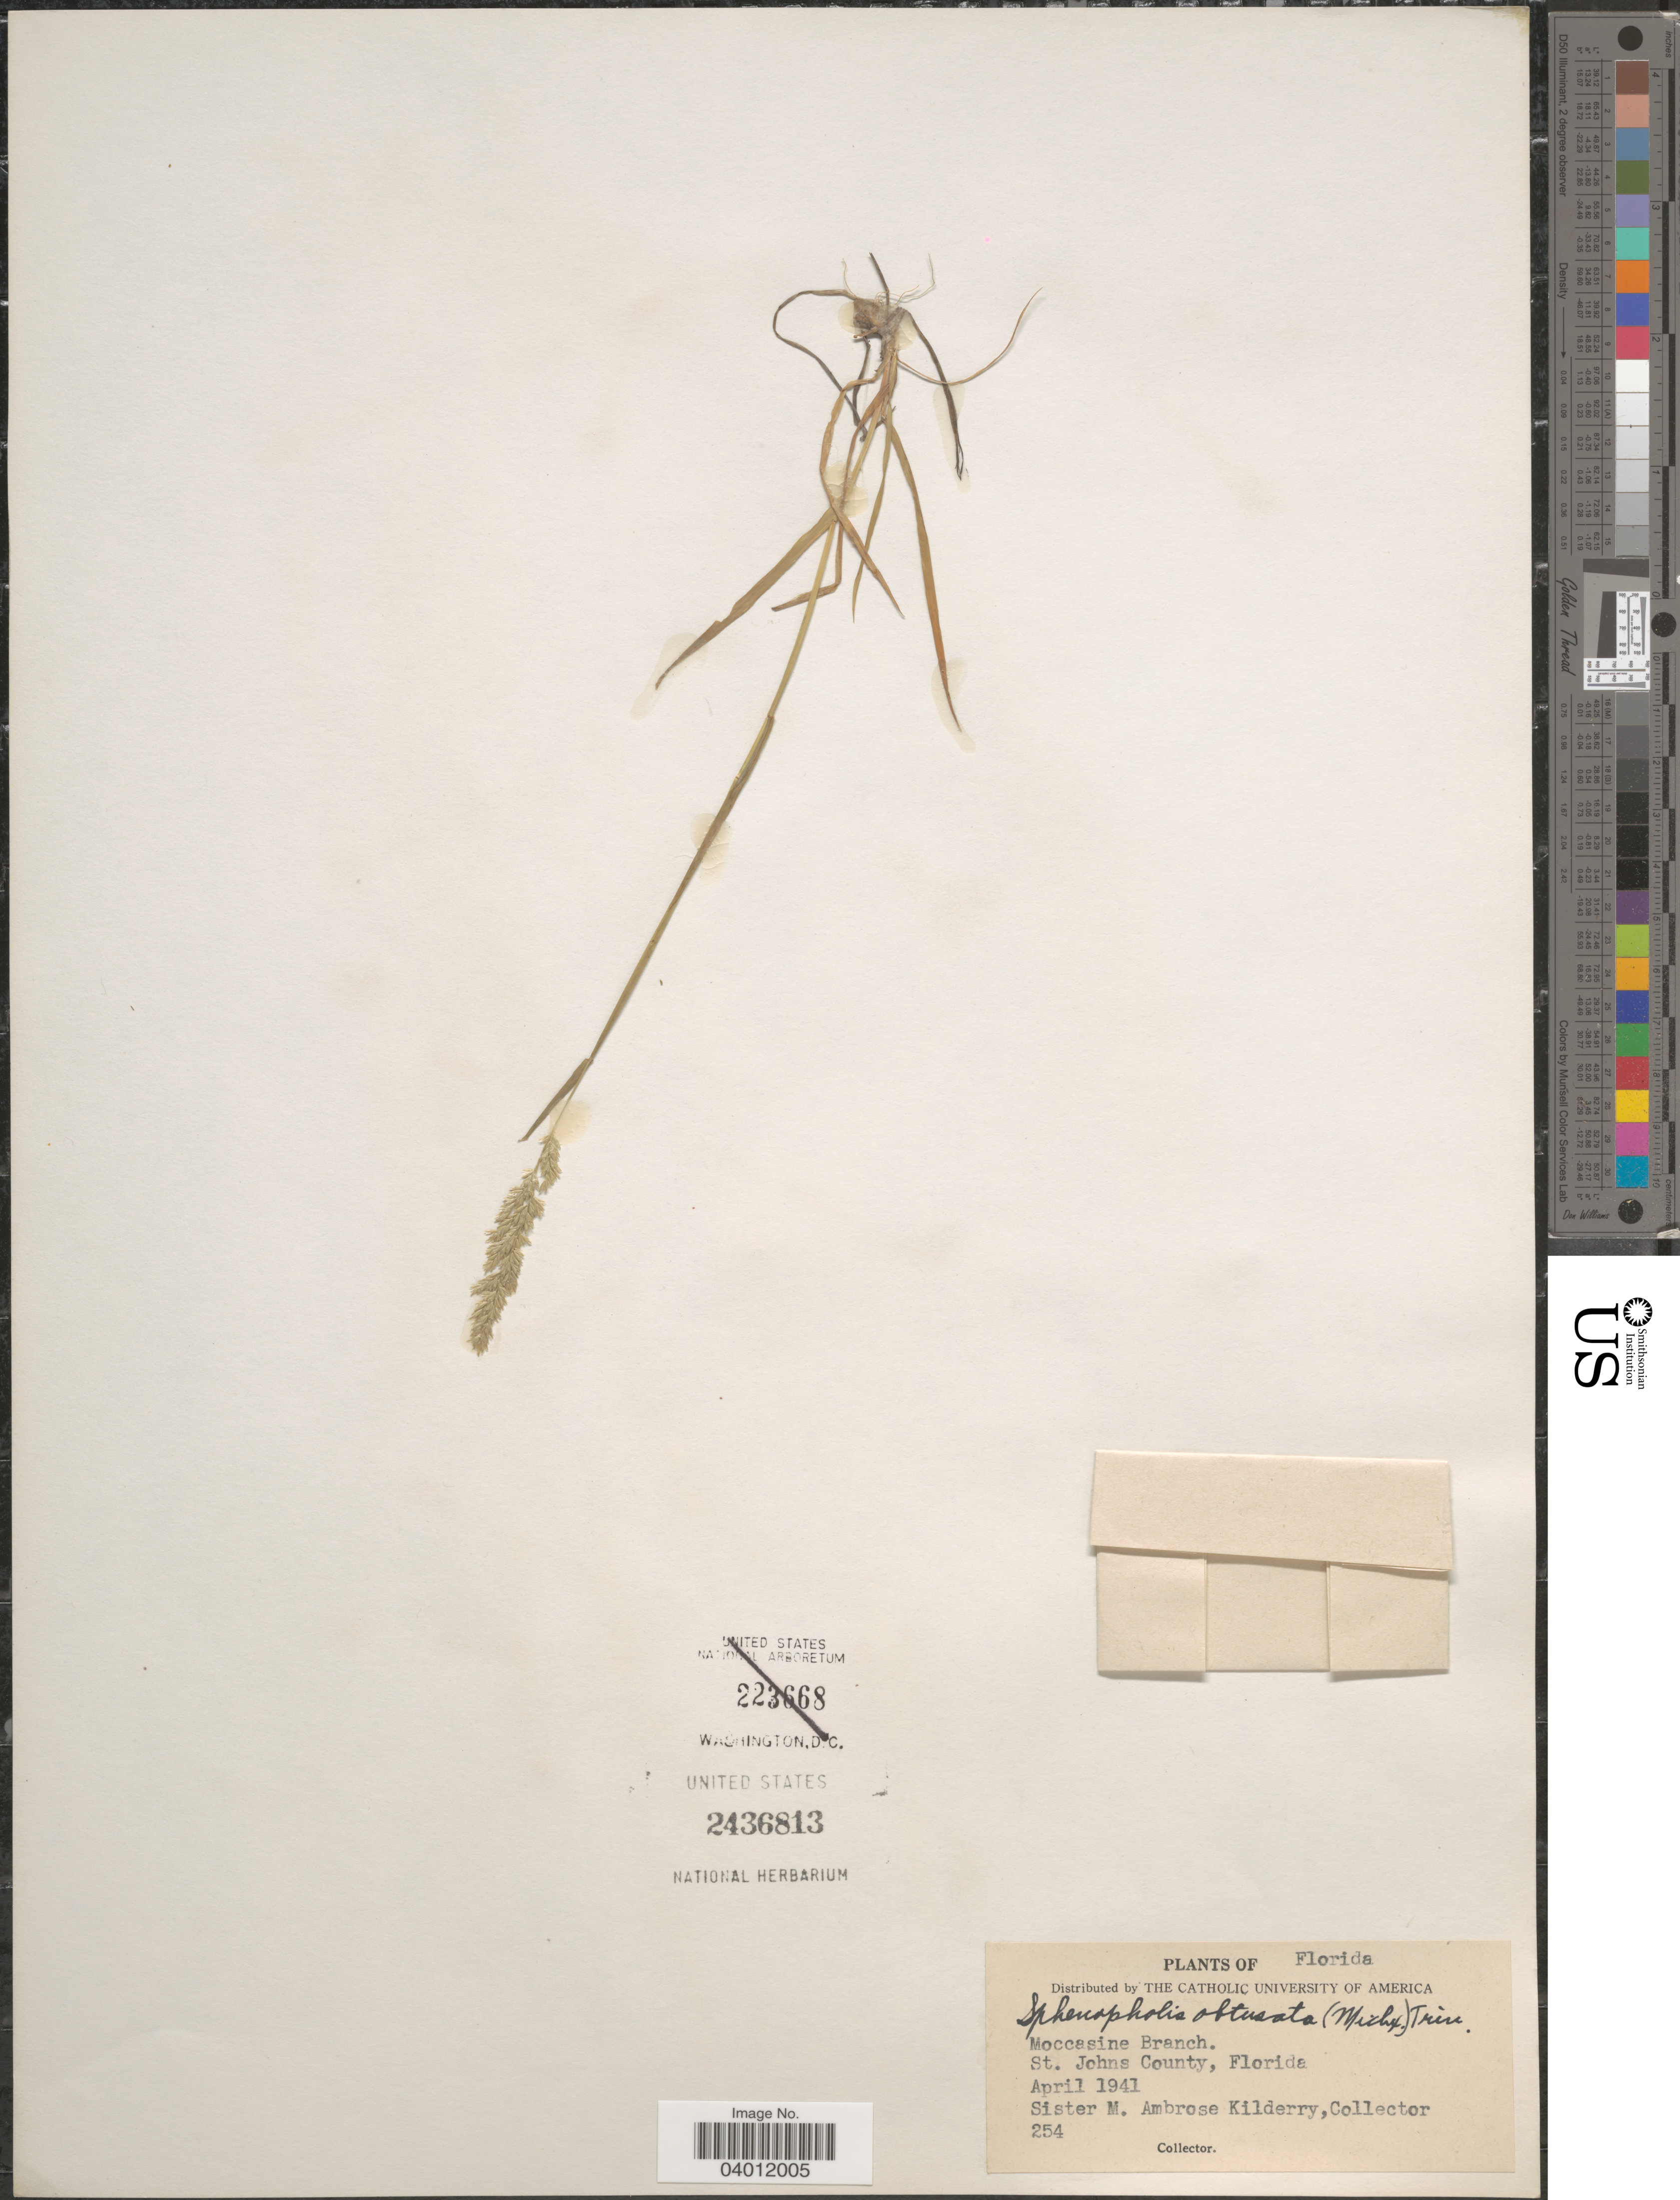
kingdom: Plantae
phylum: Tracheophyta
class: Liliopsida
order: Poales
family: Poaceae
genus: Sphenopholis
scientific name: Sphenopholis obtusata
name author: (Michx.) Scribn.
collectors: S. Kilderry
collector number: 254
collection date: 1941-04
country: United States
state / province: Florida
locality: Moccasine Branch. St. Johns County.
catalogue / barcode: US 2436813